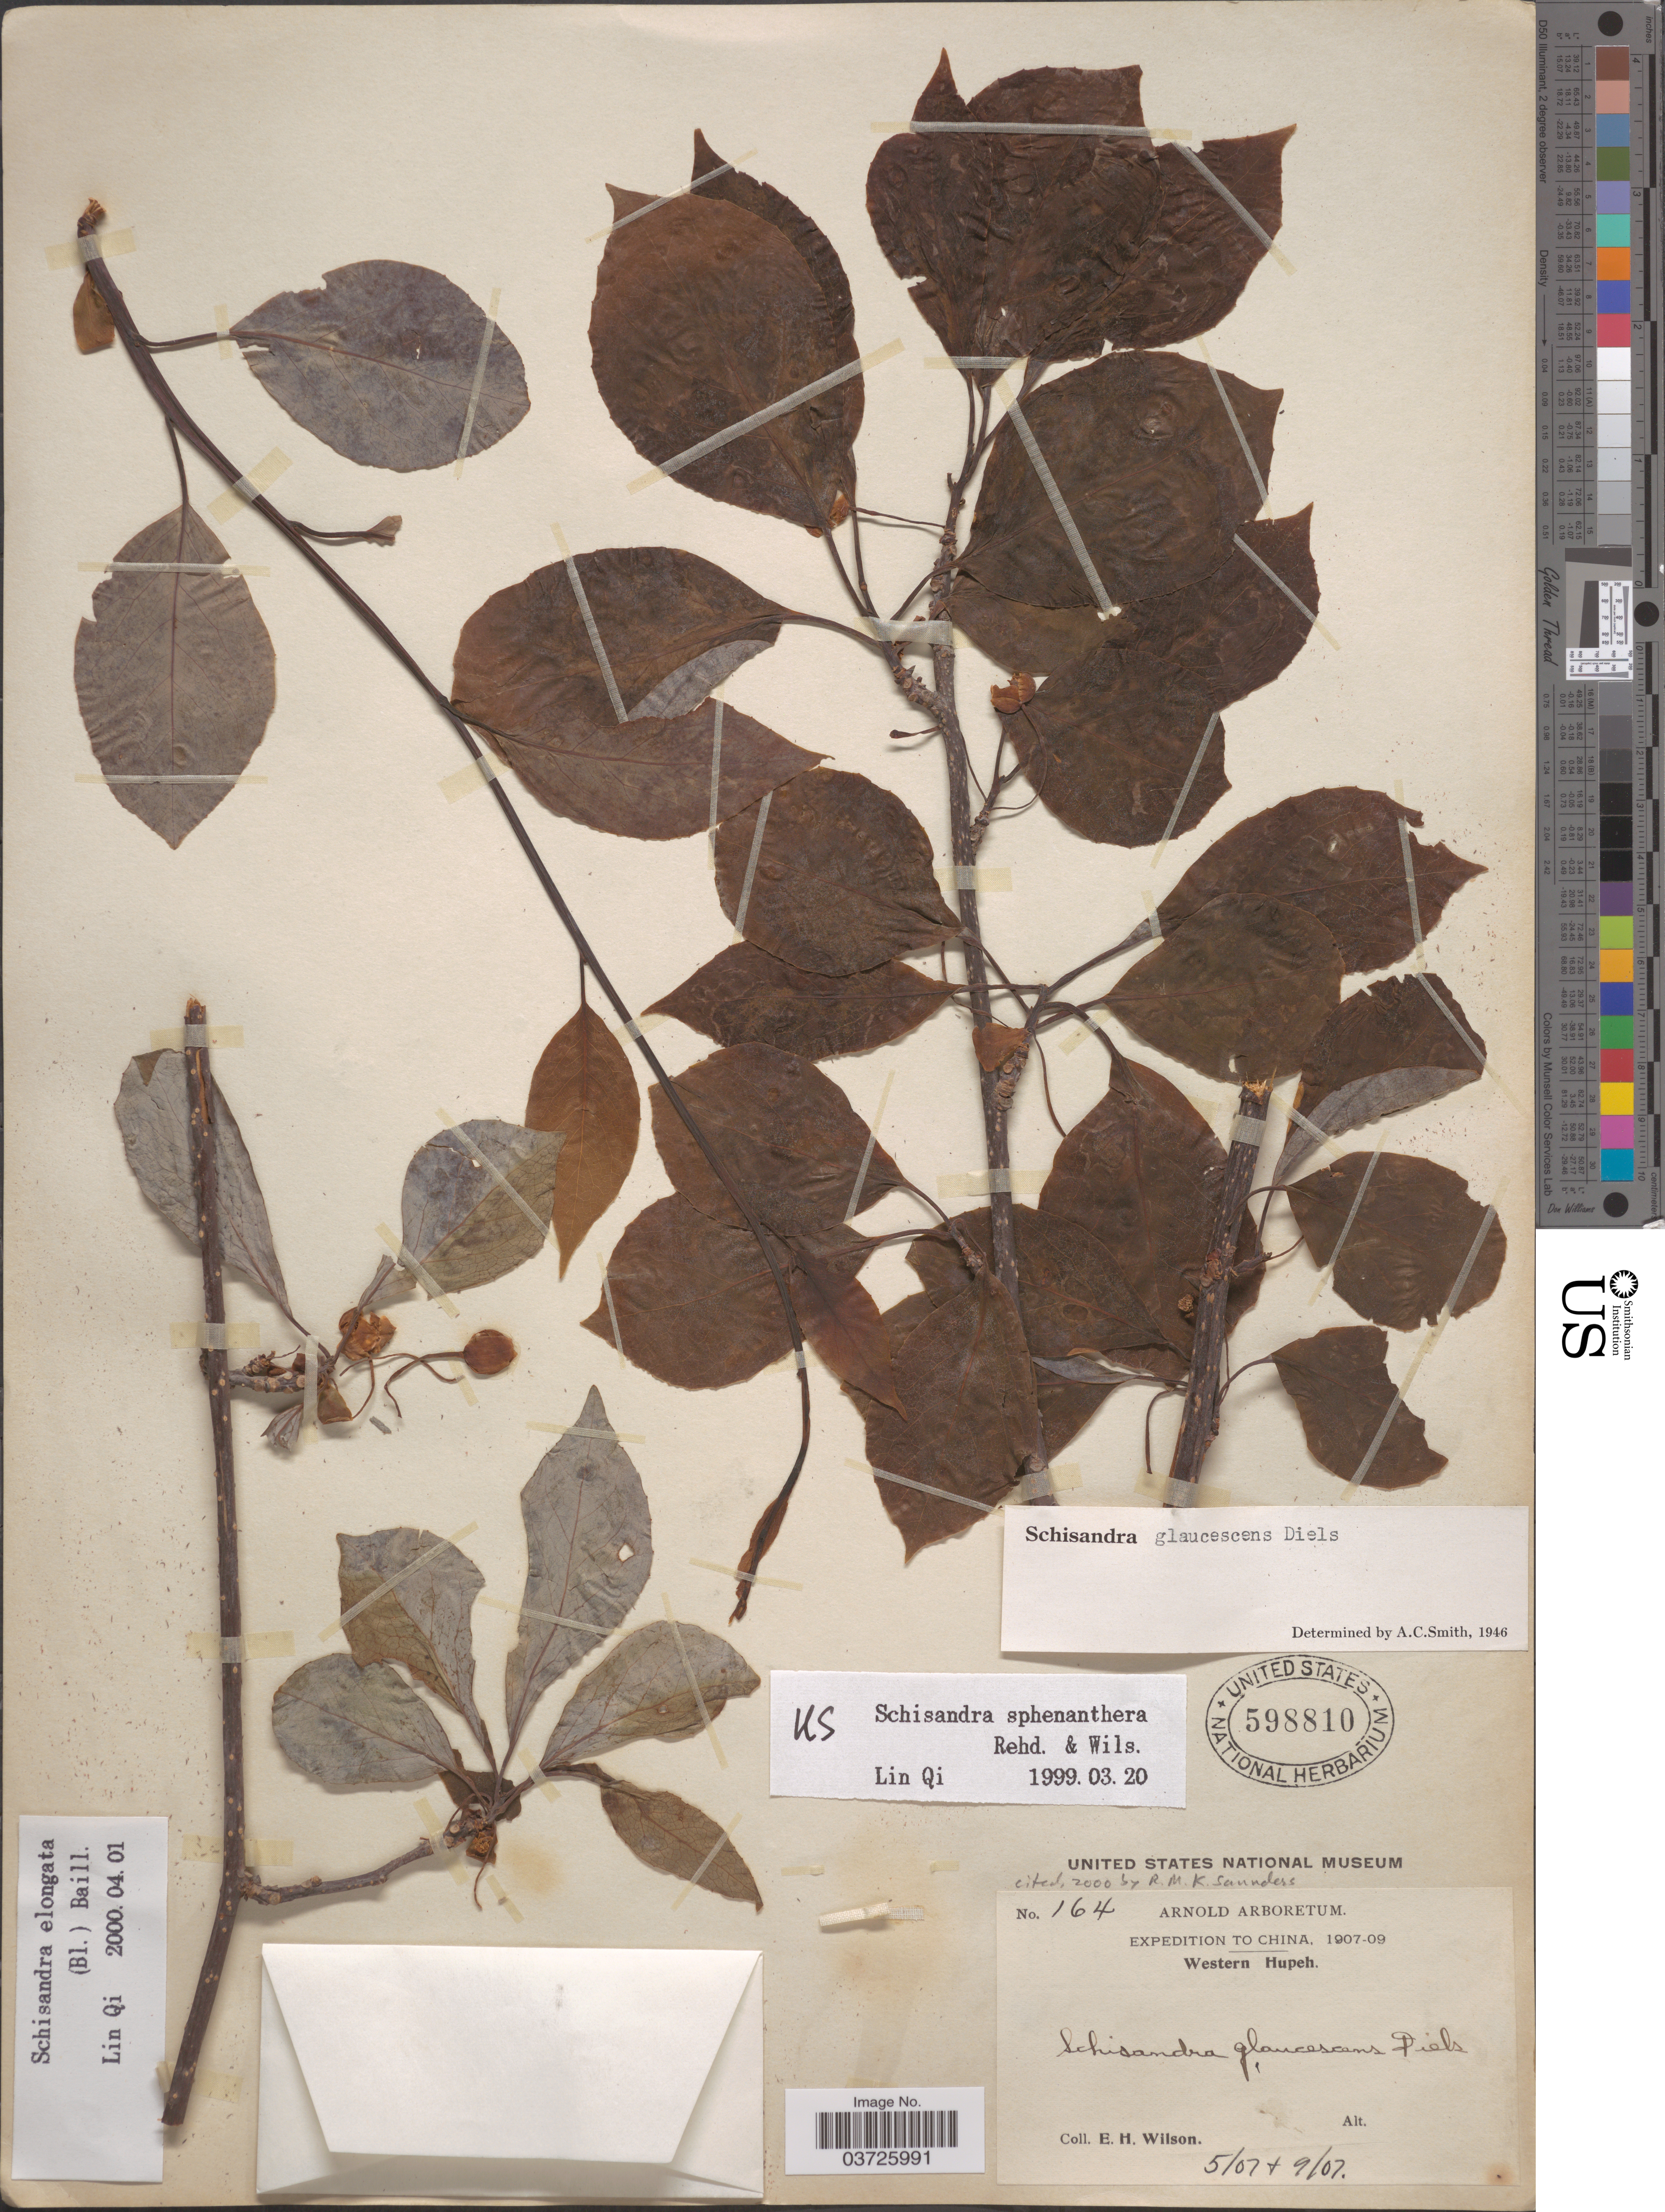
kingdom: Plantae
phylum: Tracheophyta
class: Magnoliopsida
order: Austrobaileyales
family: Schisandraceae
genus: Schisandra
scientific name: Schisandra elongata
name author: (Blume) Baill.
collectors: E. Wilson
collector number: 164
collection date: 1907-05/1907-09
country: China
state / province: Hubei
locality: Western Hupeh.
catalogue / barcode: US 598810